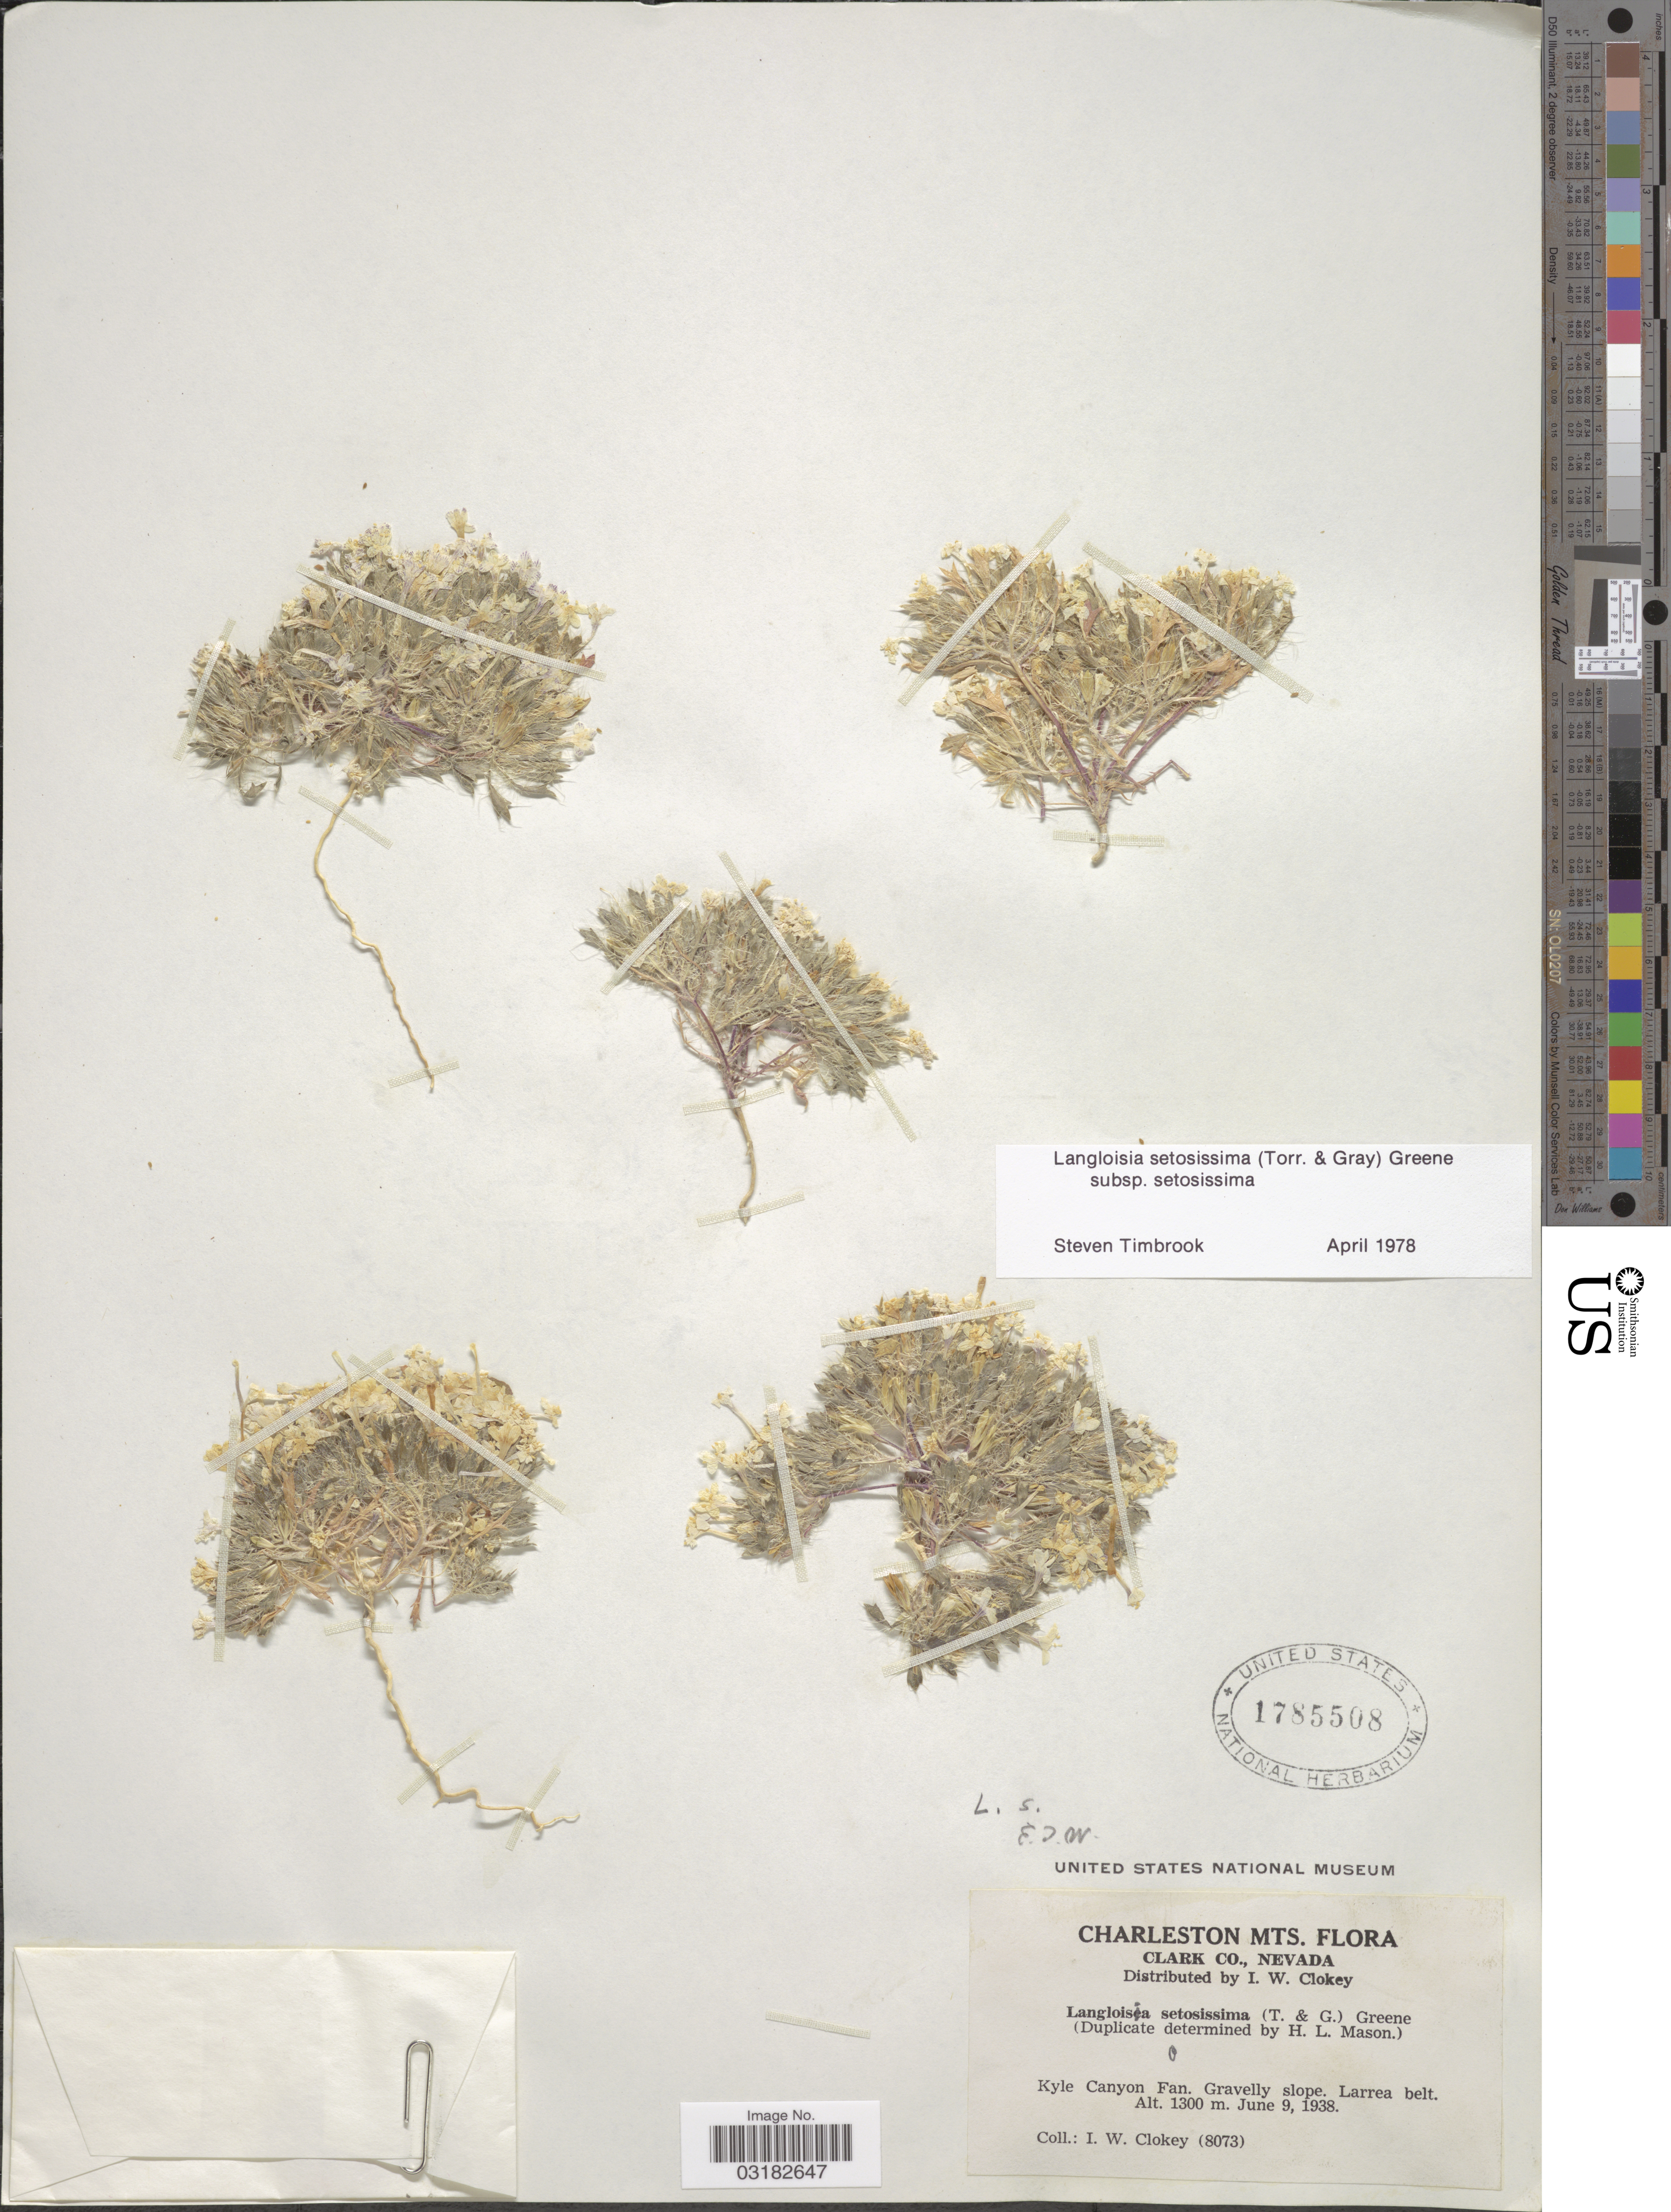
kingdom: Plantae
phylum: Tracheophyta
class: Magnoliopsida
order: Ericales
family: Polemoniaceae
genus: Langloisia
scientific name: Langloisia setosissima subsp. setosissima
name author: (Torr. & A. Gray) Greene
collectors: I. W. Clokey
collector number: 8073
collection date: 1938-06-09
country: United States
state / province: Nevada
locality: Charleston Mts. Clark Co. Kyle Canyon Fan. Gravelly slope. Larrea belt.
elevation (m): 1300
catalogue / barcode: US 1785508